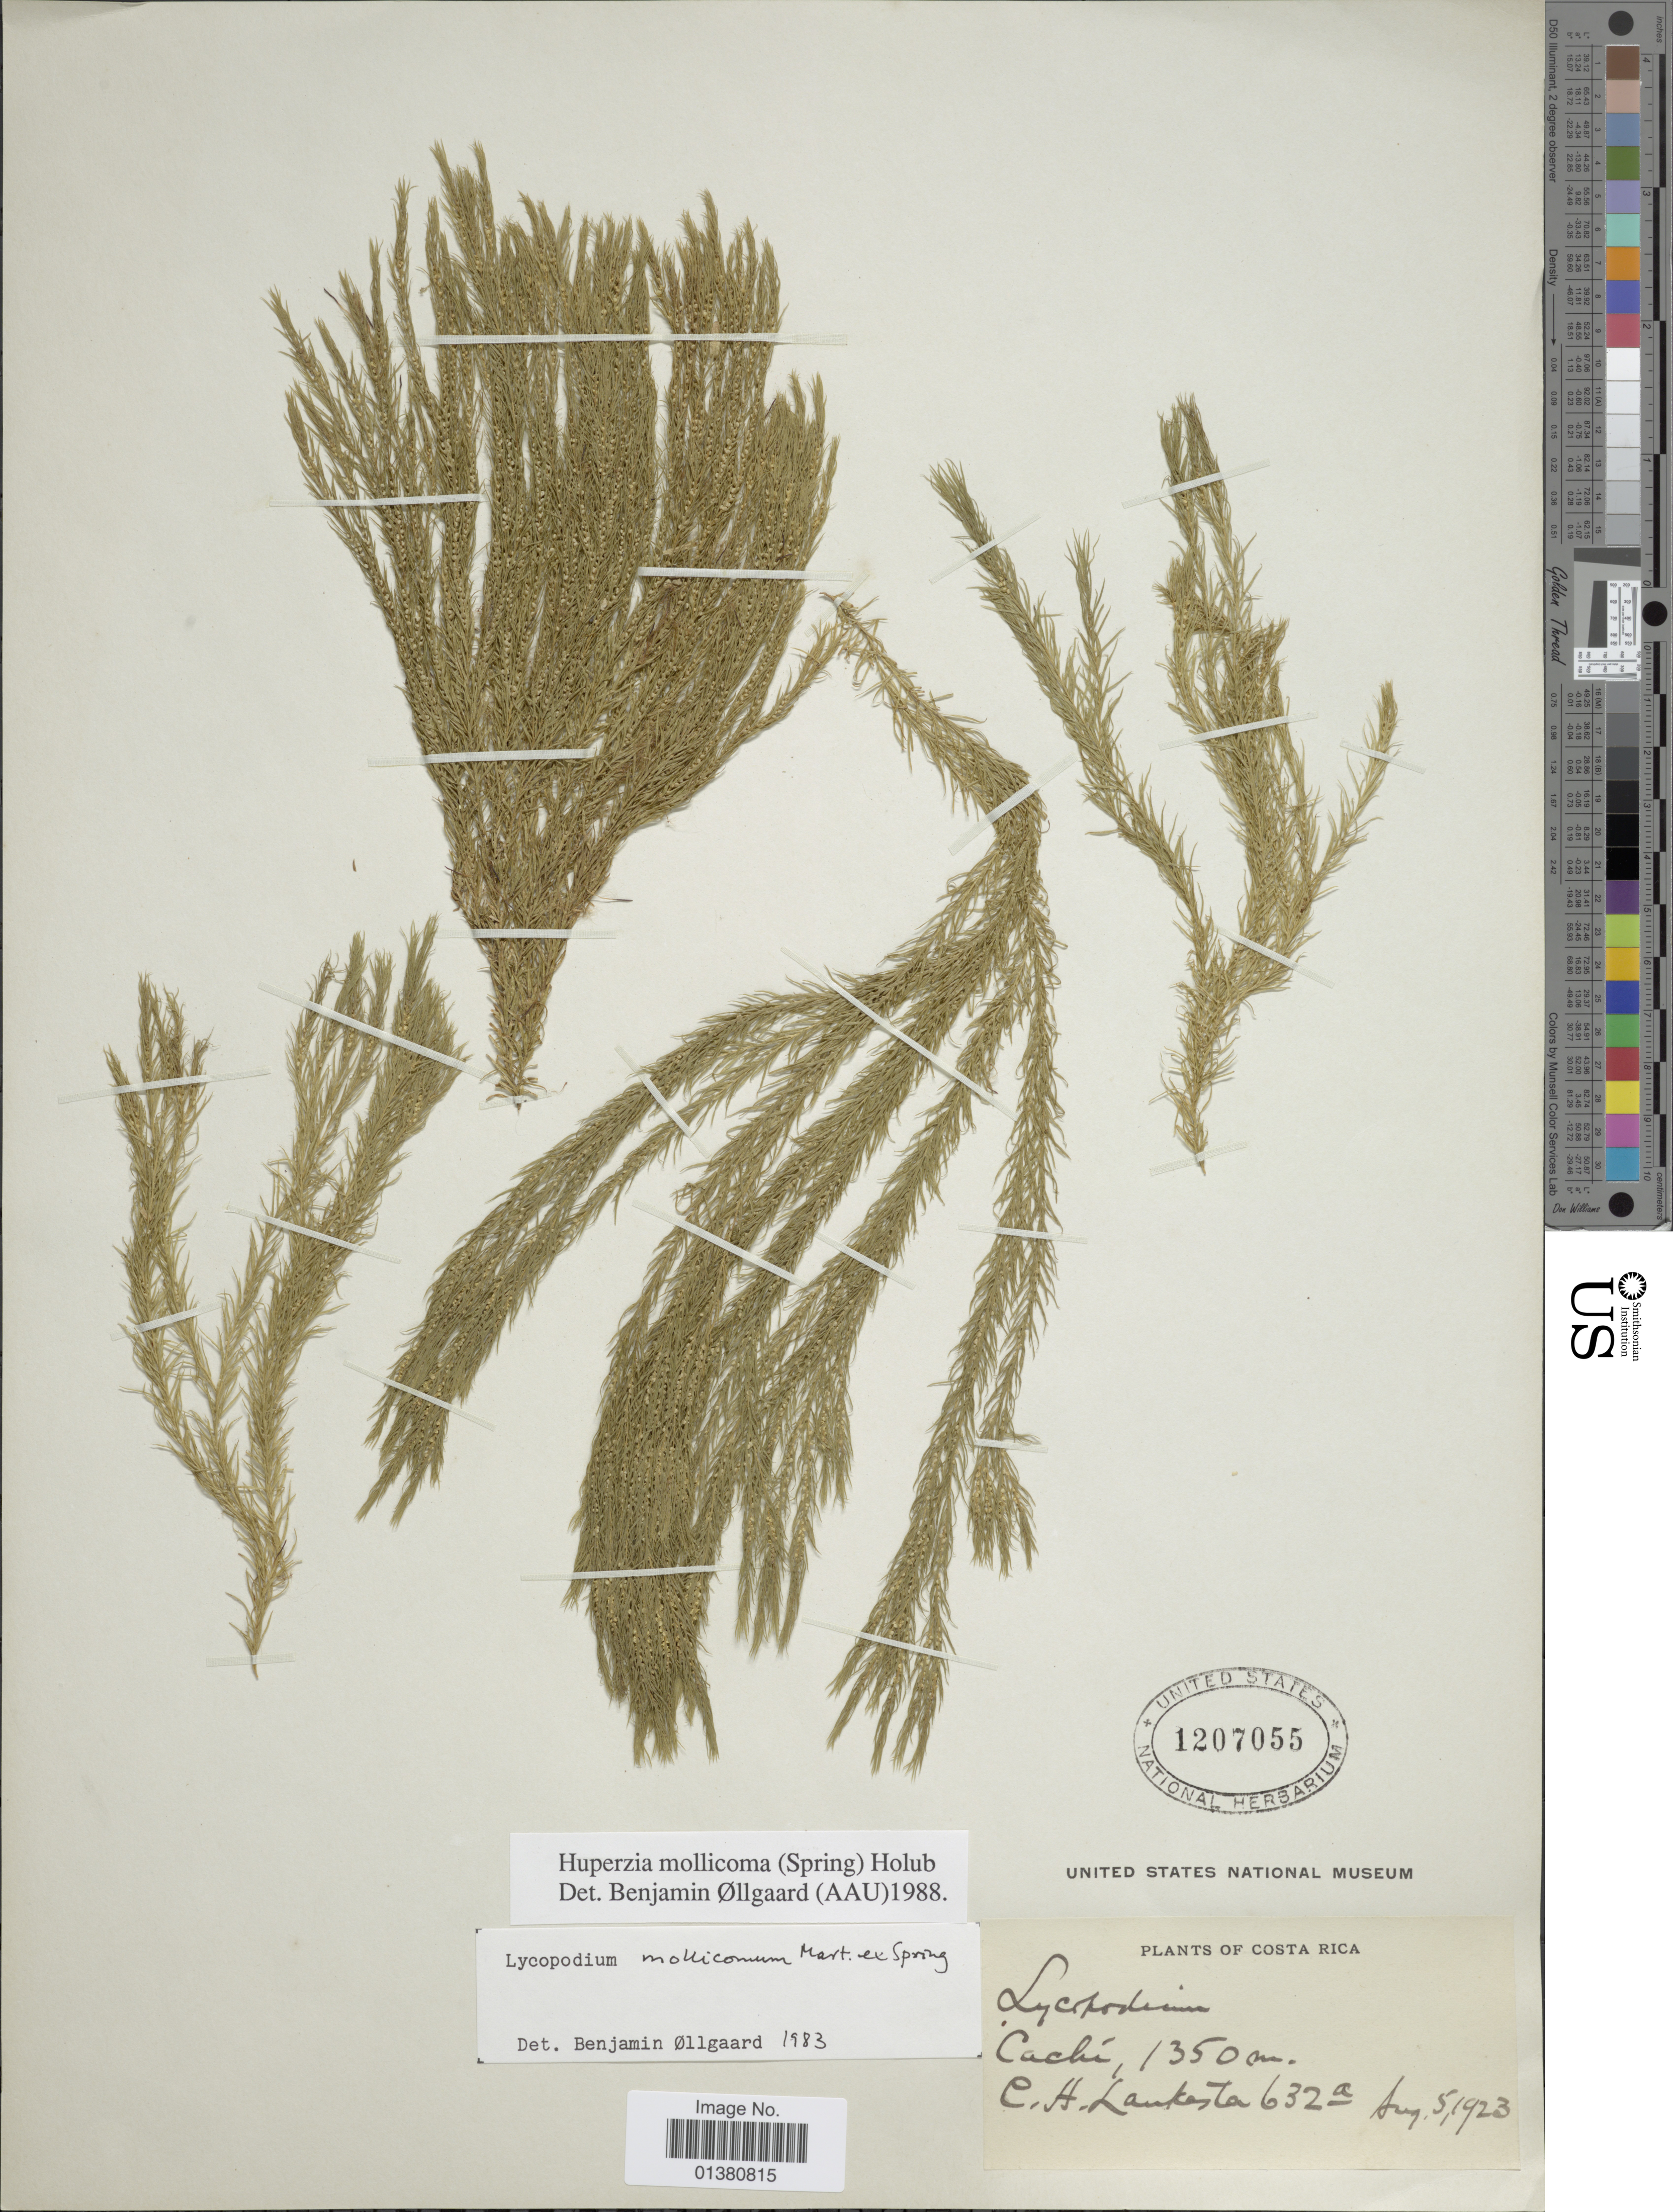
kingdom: Plantae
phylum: Tracheophyta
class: Lycopodiopsida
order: Lycopodiales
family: Lycopodiaceae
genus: Phlegmariurus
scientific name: Phlegmariurus mollicomus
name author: (Spring) B. Øllg.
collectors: C. H. Lankester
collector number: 632a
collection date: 1923-08-05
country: Costa Rica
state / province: Cartago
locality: Cachí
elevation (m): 1350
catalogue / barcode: US 1207055